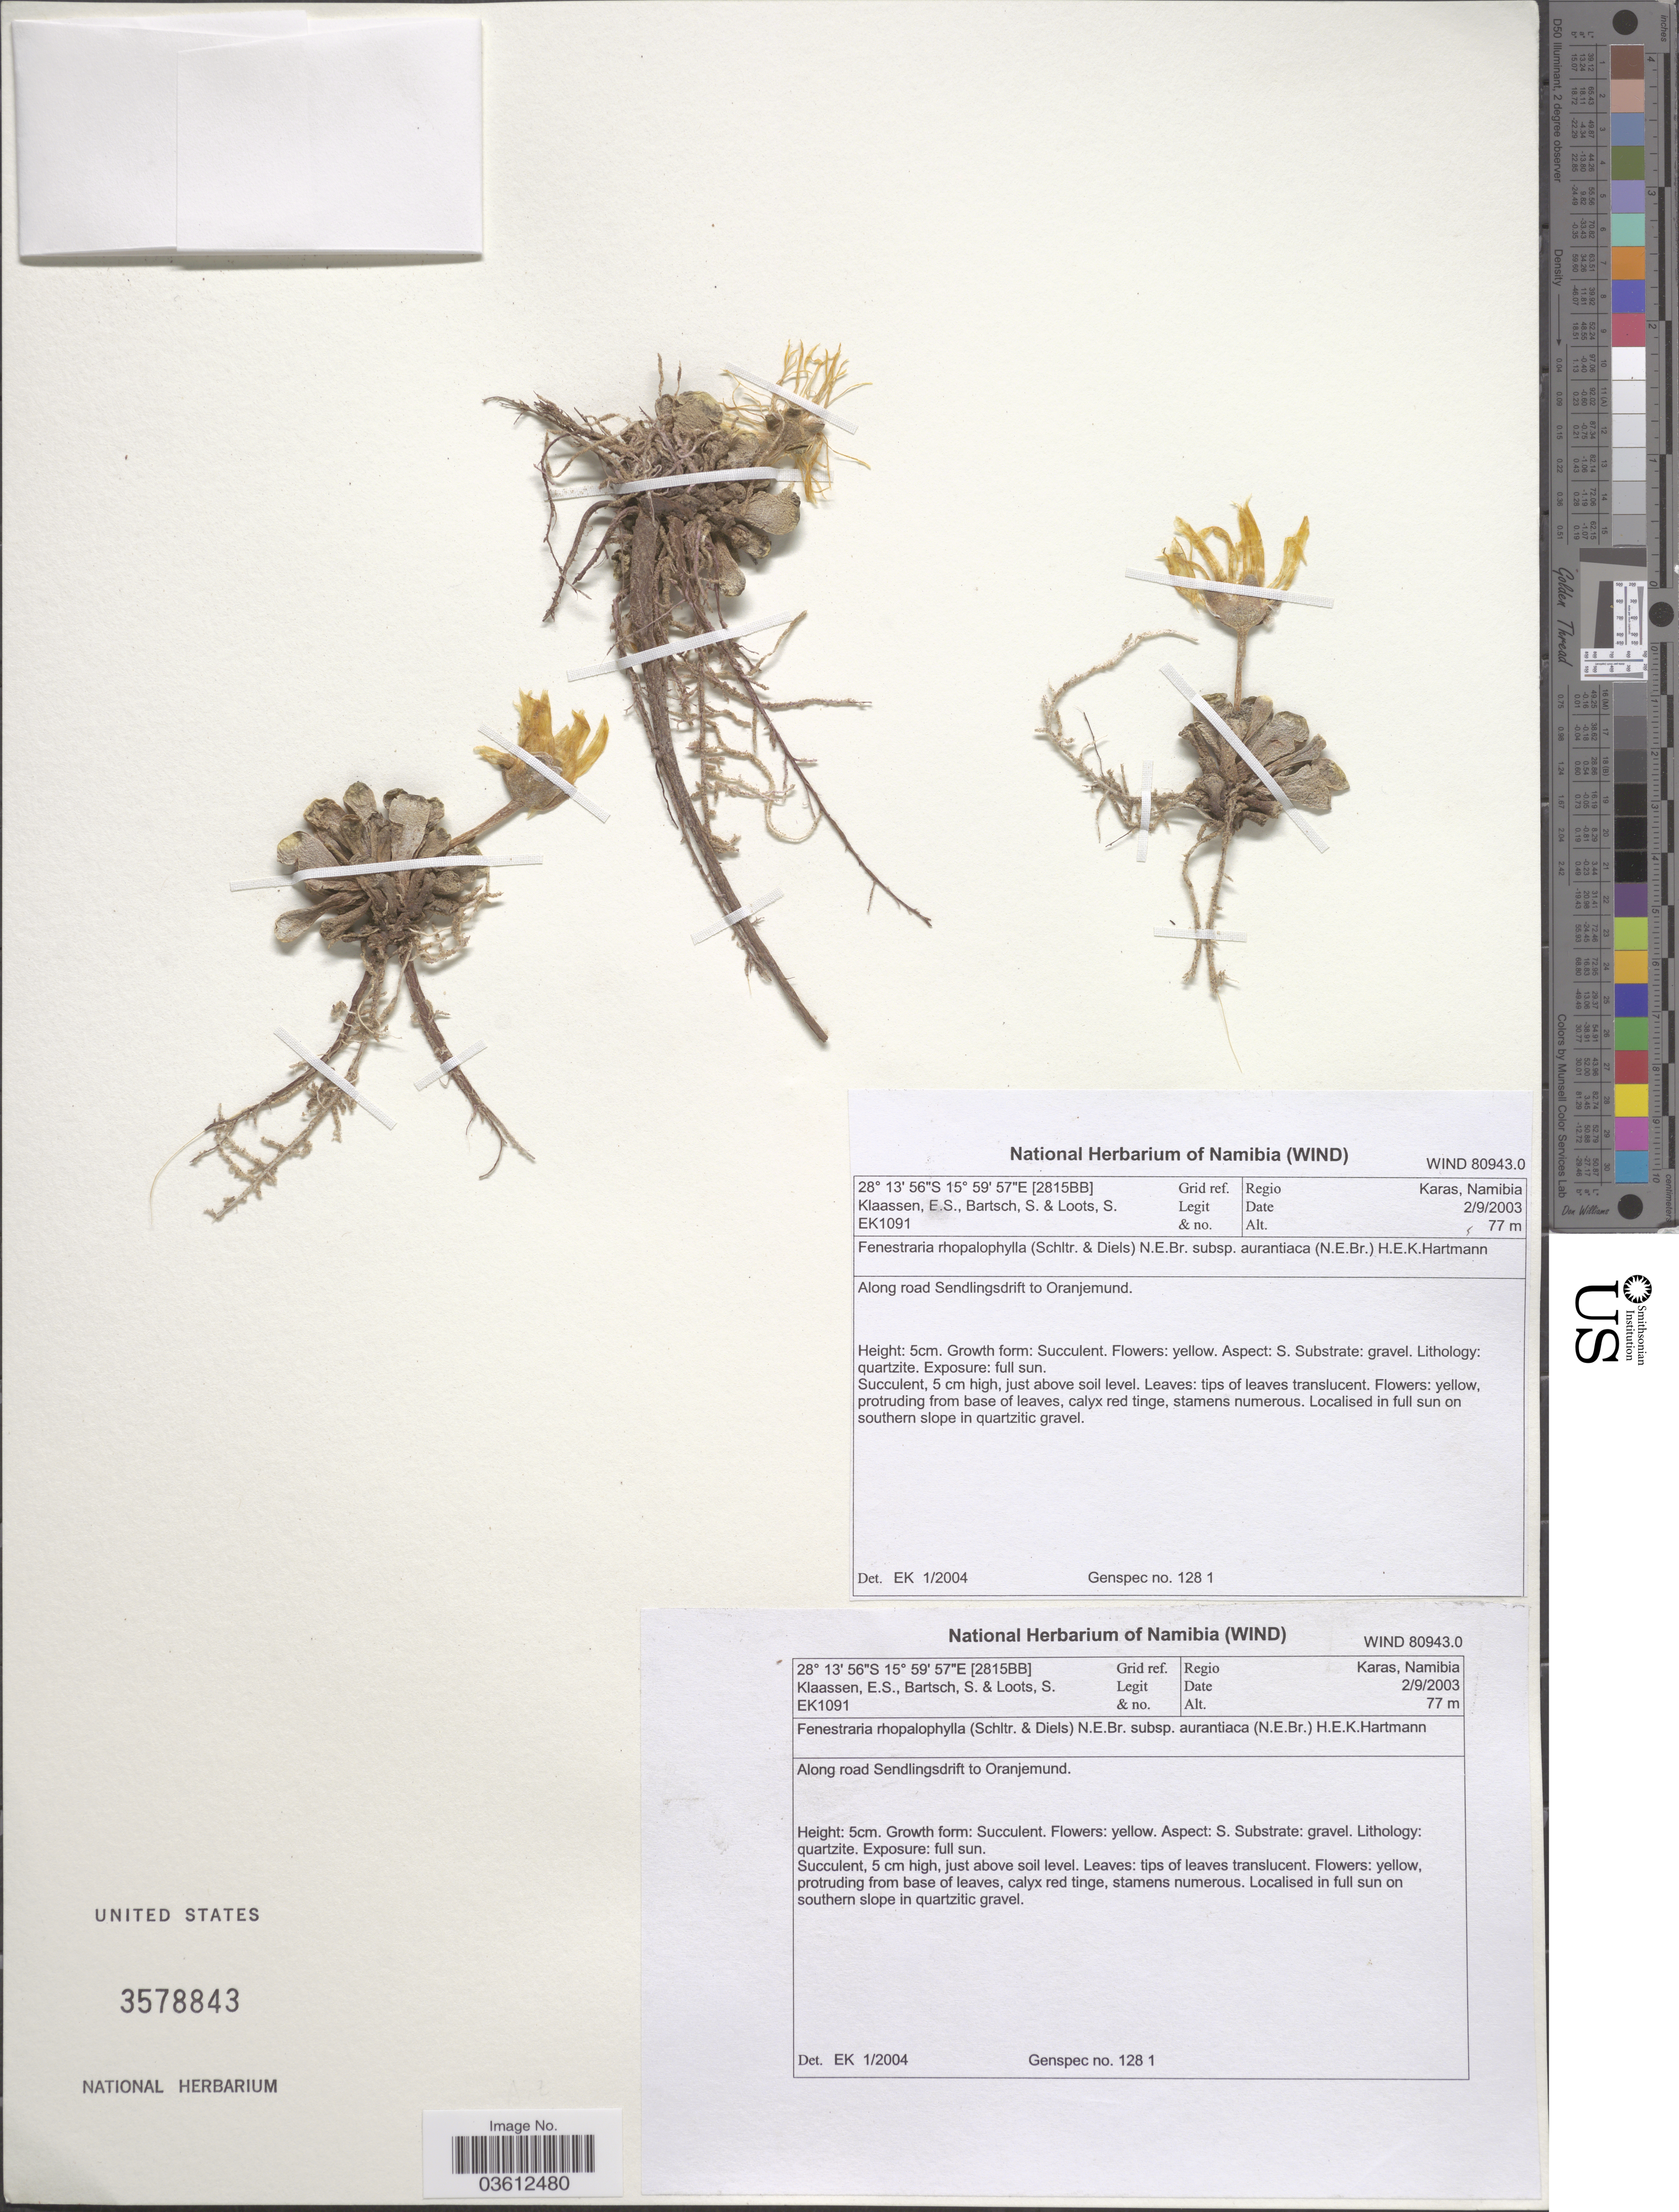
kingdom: Plantae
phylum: Tracheophyta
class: Magnoliopsida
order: Caryophyllales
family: Aizoaceae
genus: Fenestraria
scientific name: Fenestraria rhopalophylla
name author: N.E. Br.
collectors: E. S. Klaassen, S. Bartsch & S. Loots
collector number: EK1091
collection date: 2003-09-02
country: Namibia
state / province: Karas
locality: Grid ref. [2815BB]. Regio Karas. Along road Sendlingsdrift to Oranjemund.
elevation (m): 77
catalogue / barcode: US 3578843